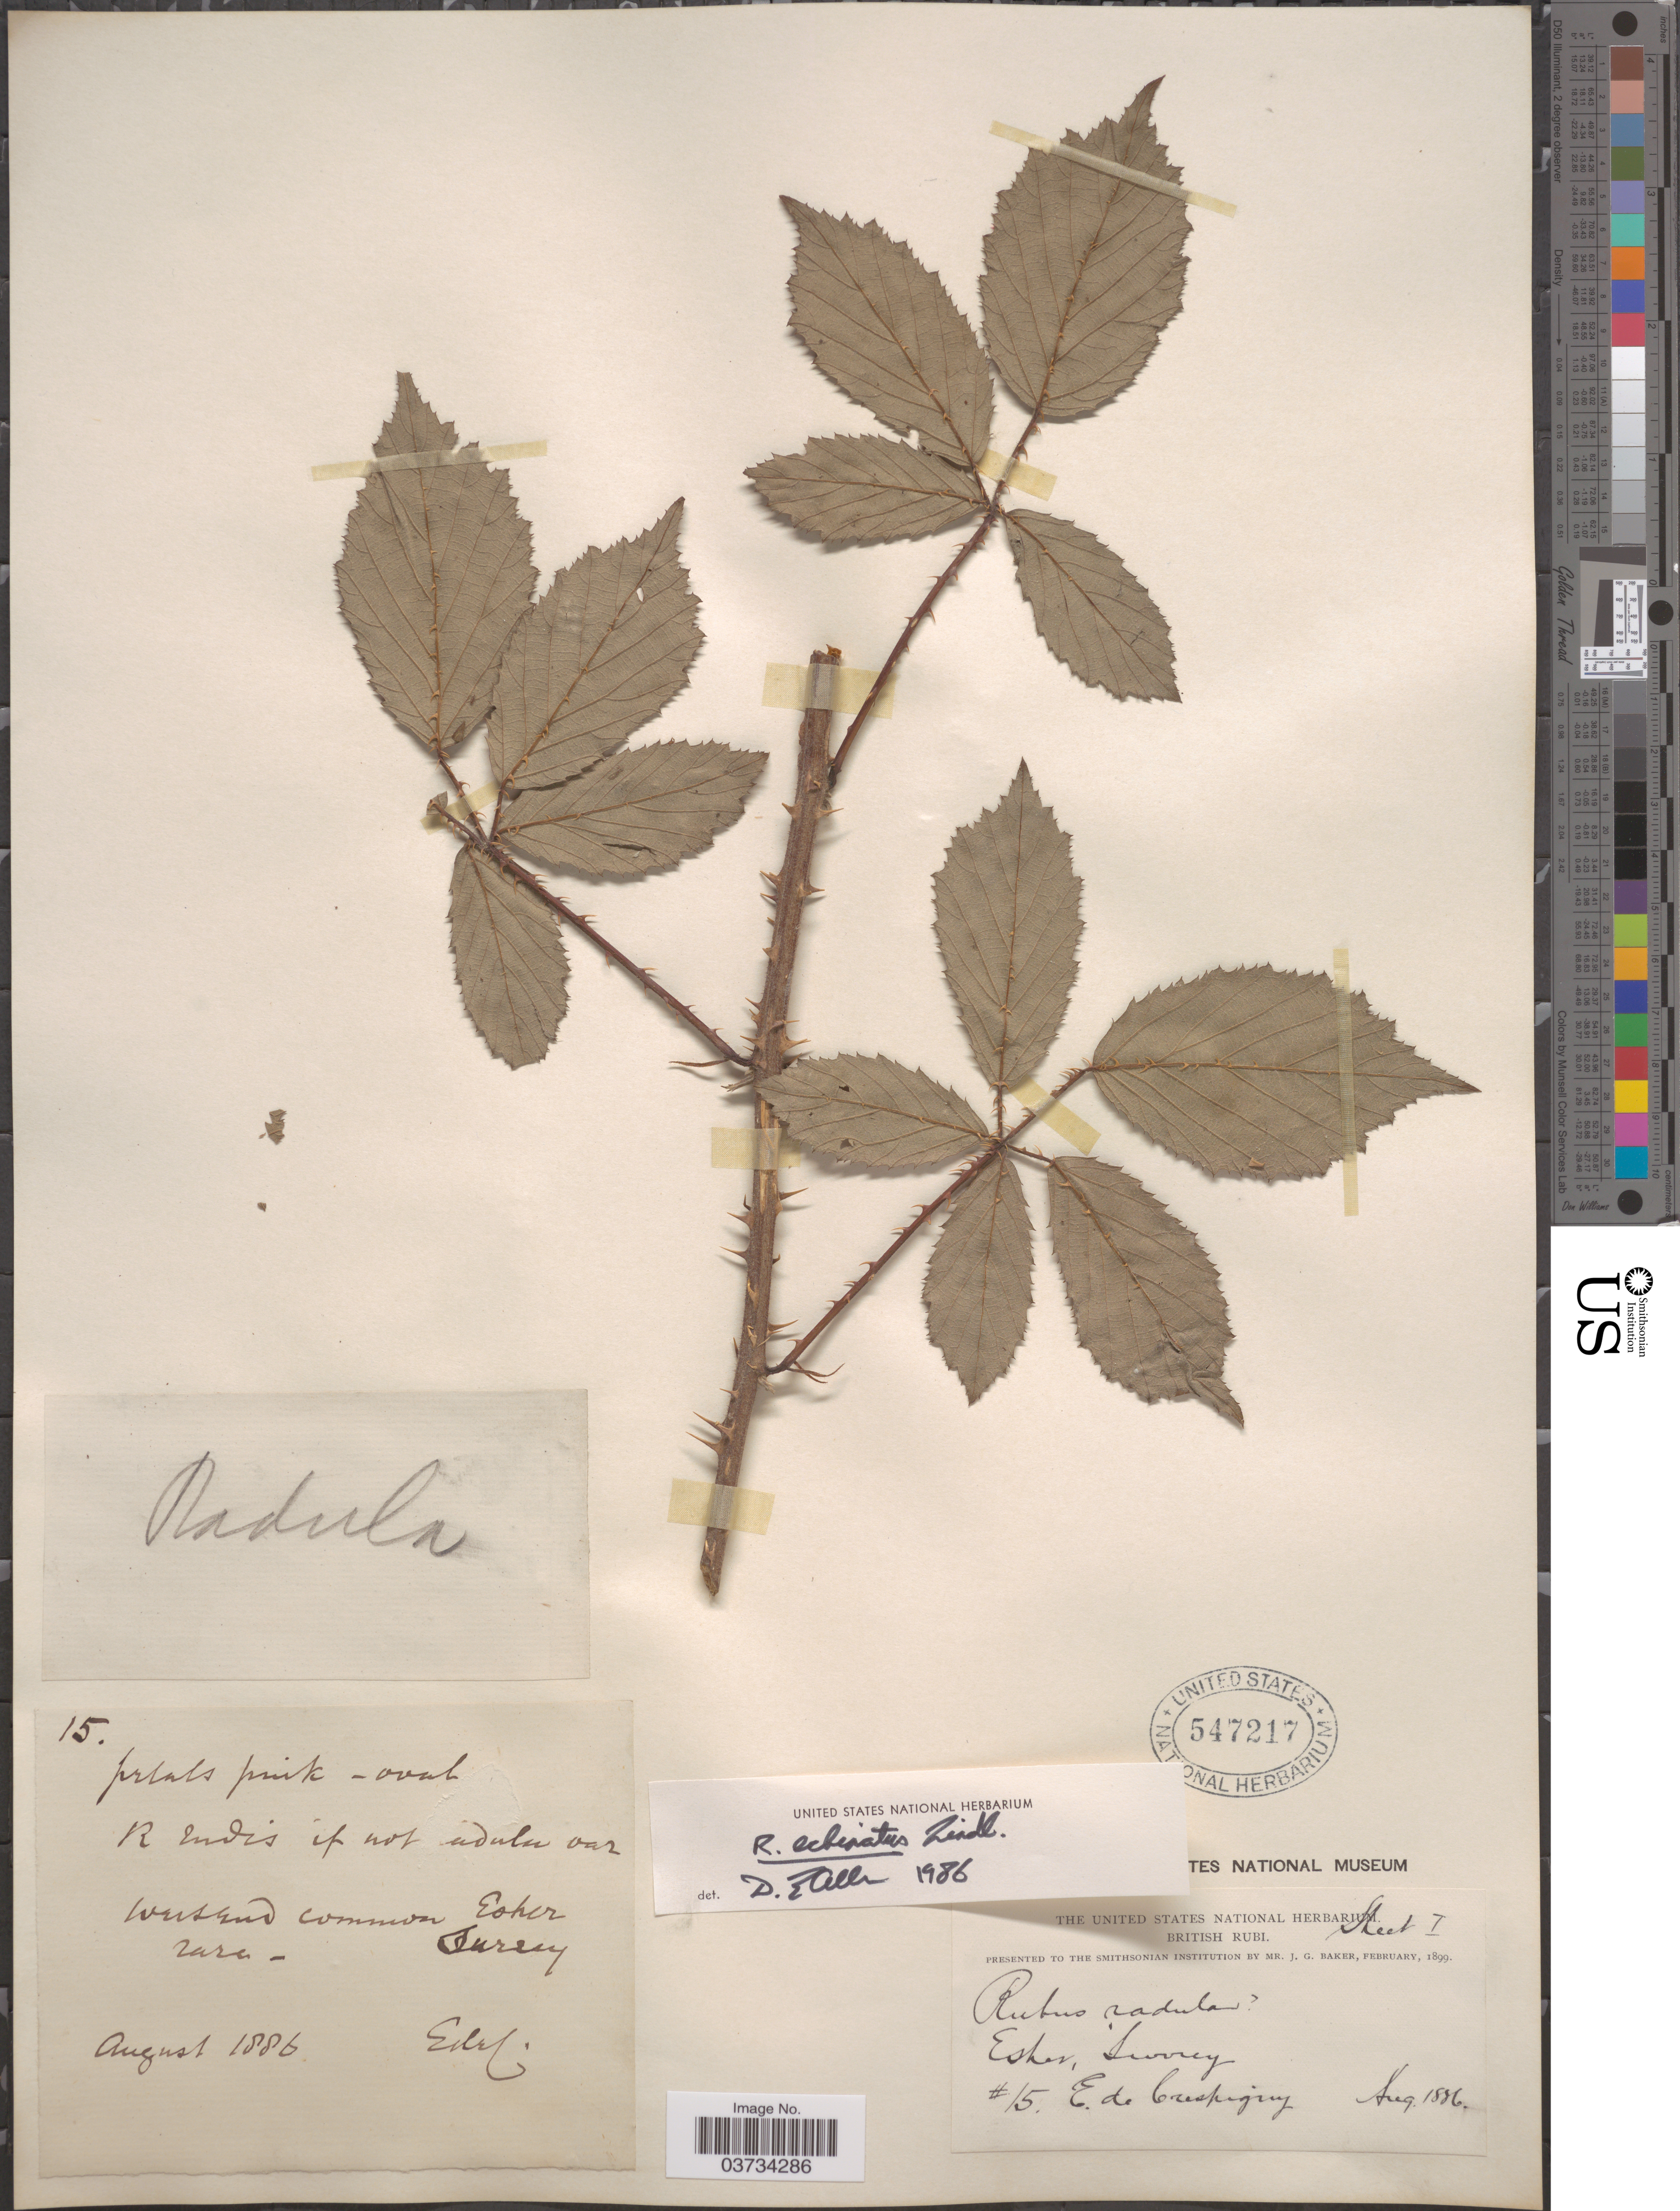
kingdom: Plantae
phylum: Tracheophyta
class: Magnoliopsida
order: Rosales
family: Rosaceae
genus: Rubus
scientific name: Rubus echinatus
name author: Lindl.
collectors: E. de Crespigny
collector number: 15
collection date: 1886-08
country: United Kingdom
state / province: England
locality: West End common. Esher, Surrey.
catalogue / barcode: US 547217